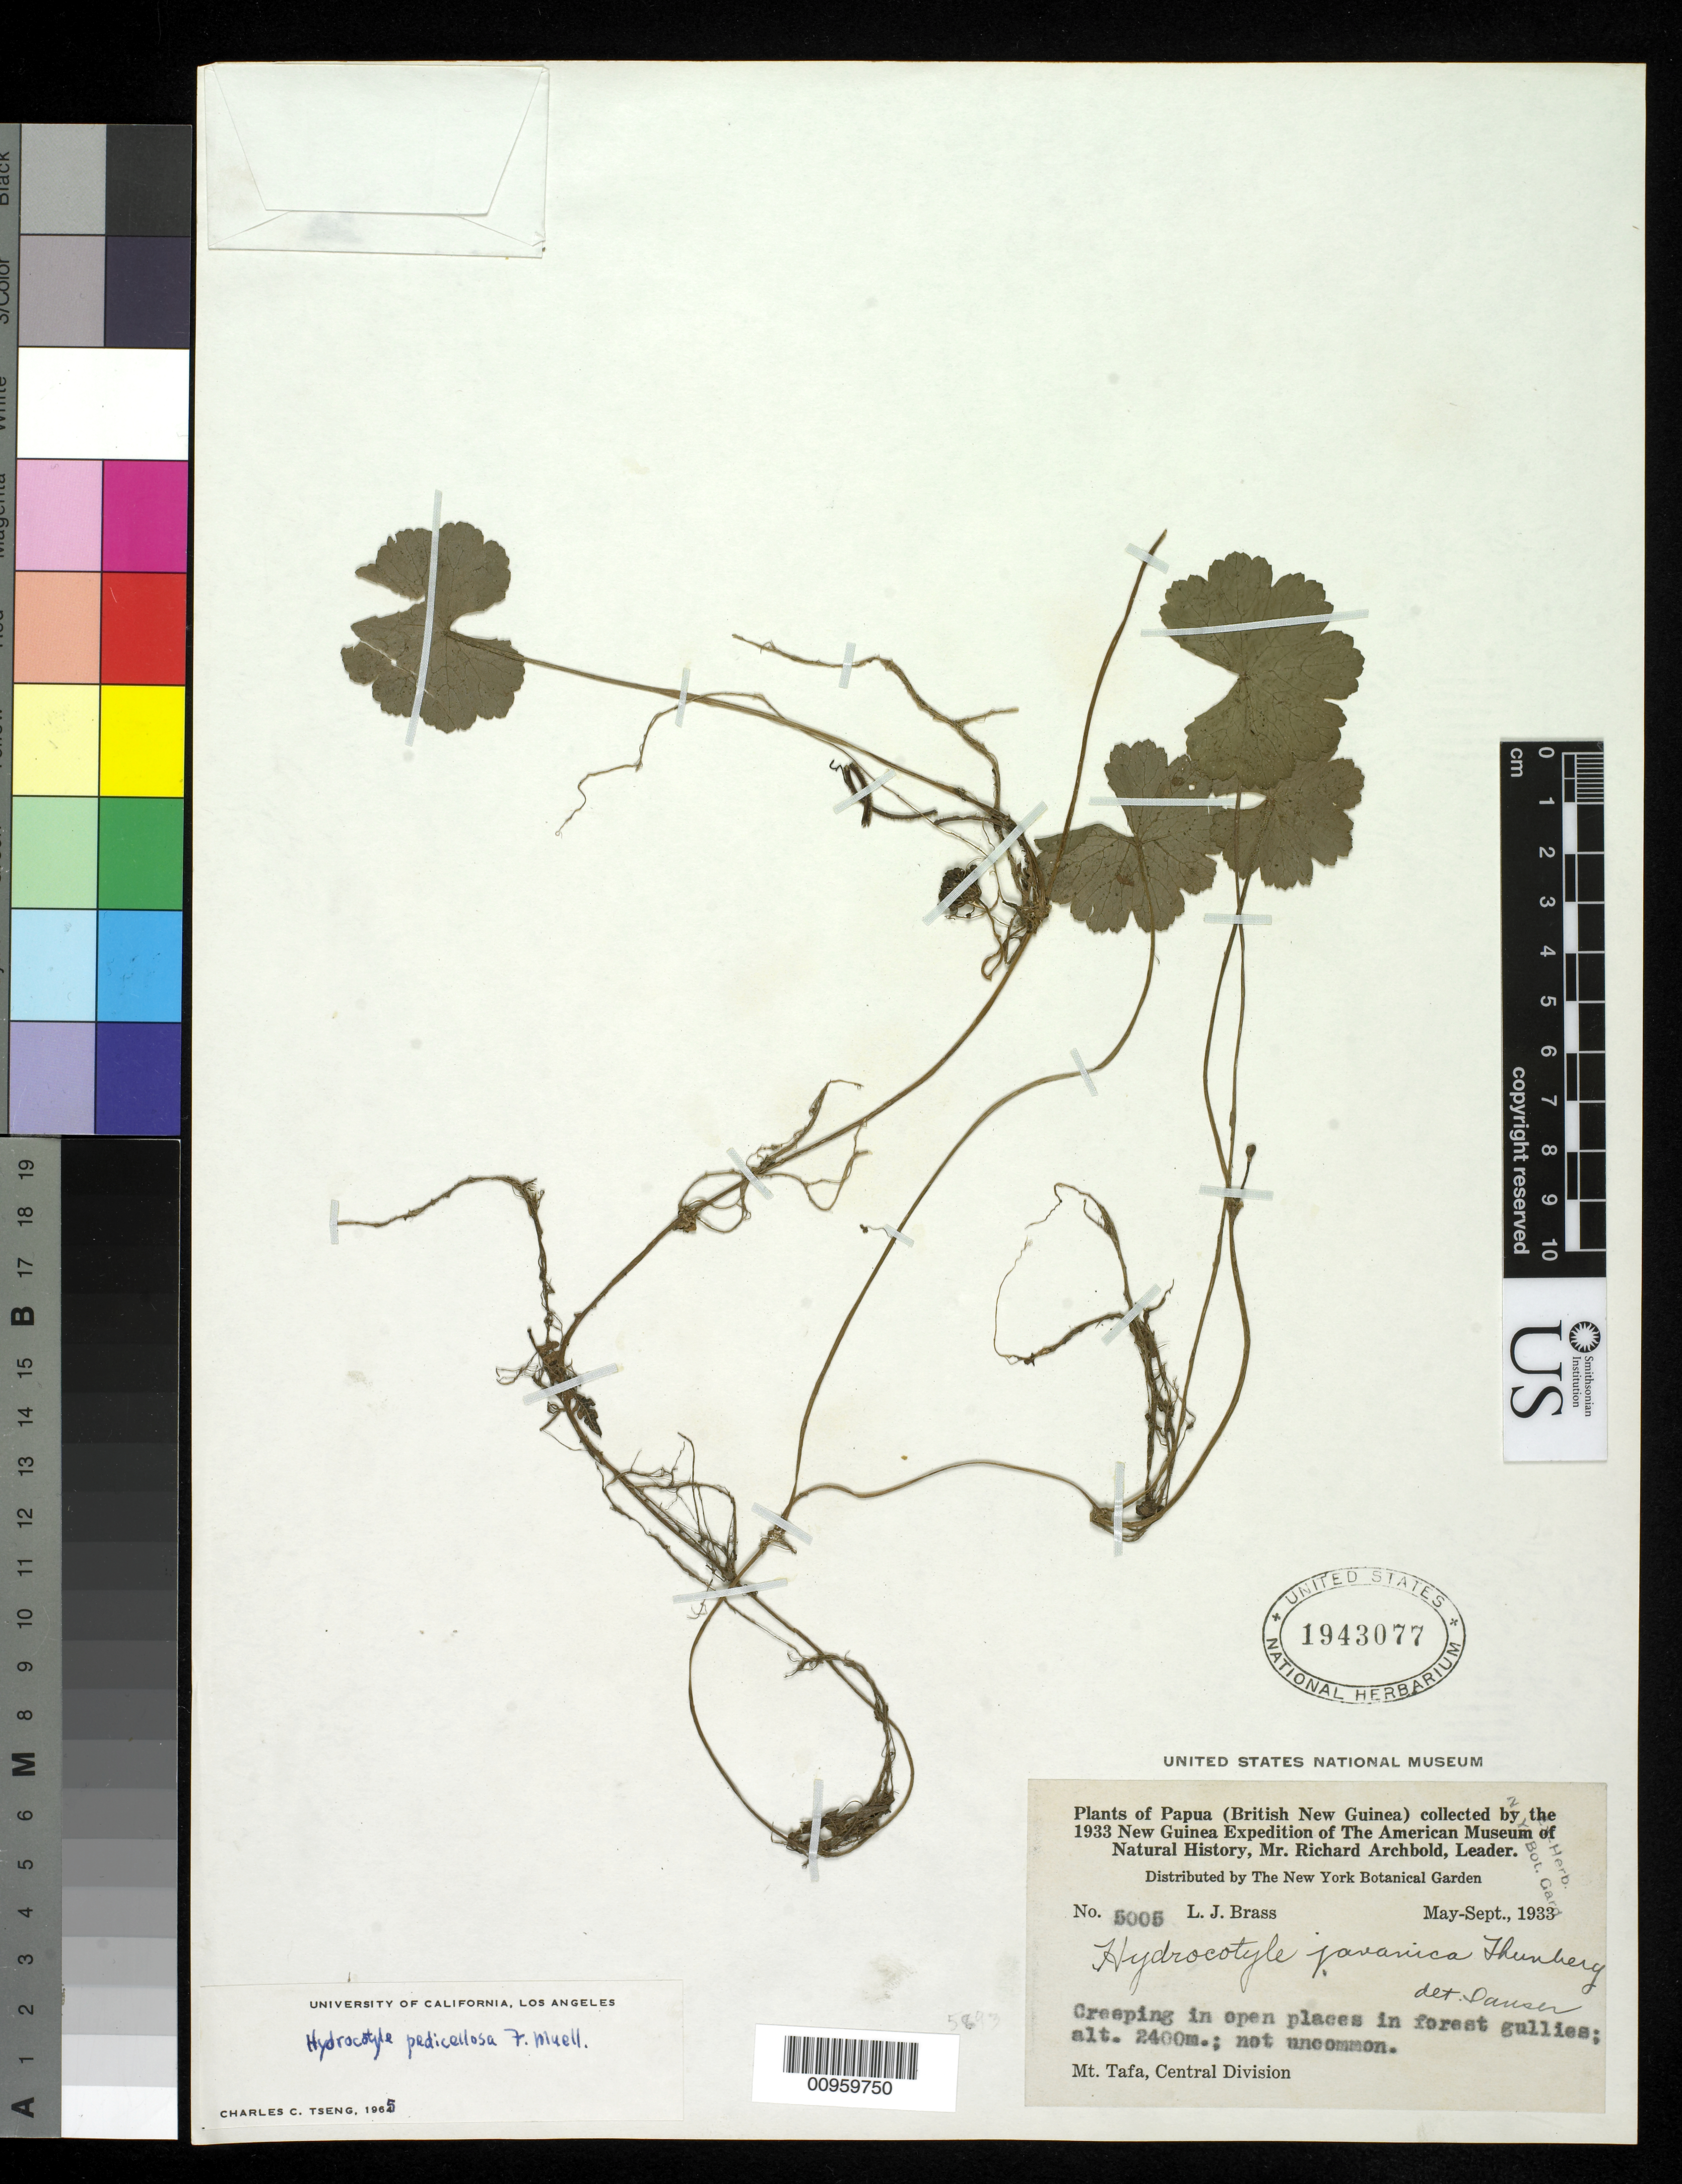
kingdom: Plantae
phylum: Tracheophyta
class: Magnoliopsida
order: Apiales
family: Araliaceae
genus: Hydrocotyle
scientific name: Hydrocotyle pedicellosa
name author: Benth.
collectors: L. J. Brass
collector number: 5005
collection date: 1933-05/1933-12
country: Papua New Guinea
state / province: Central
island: New Guinea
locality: Mt. Tafa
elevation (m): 2400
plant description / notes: Creeping in open places in forest gullies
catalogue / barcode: US 1943077